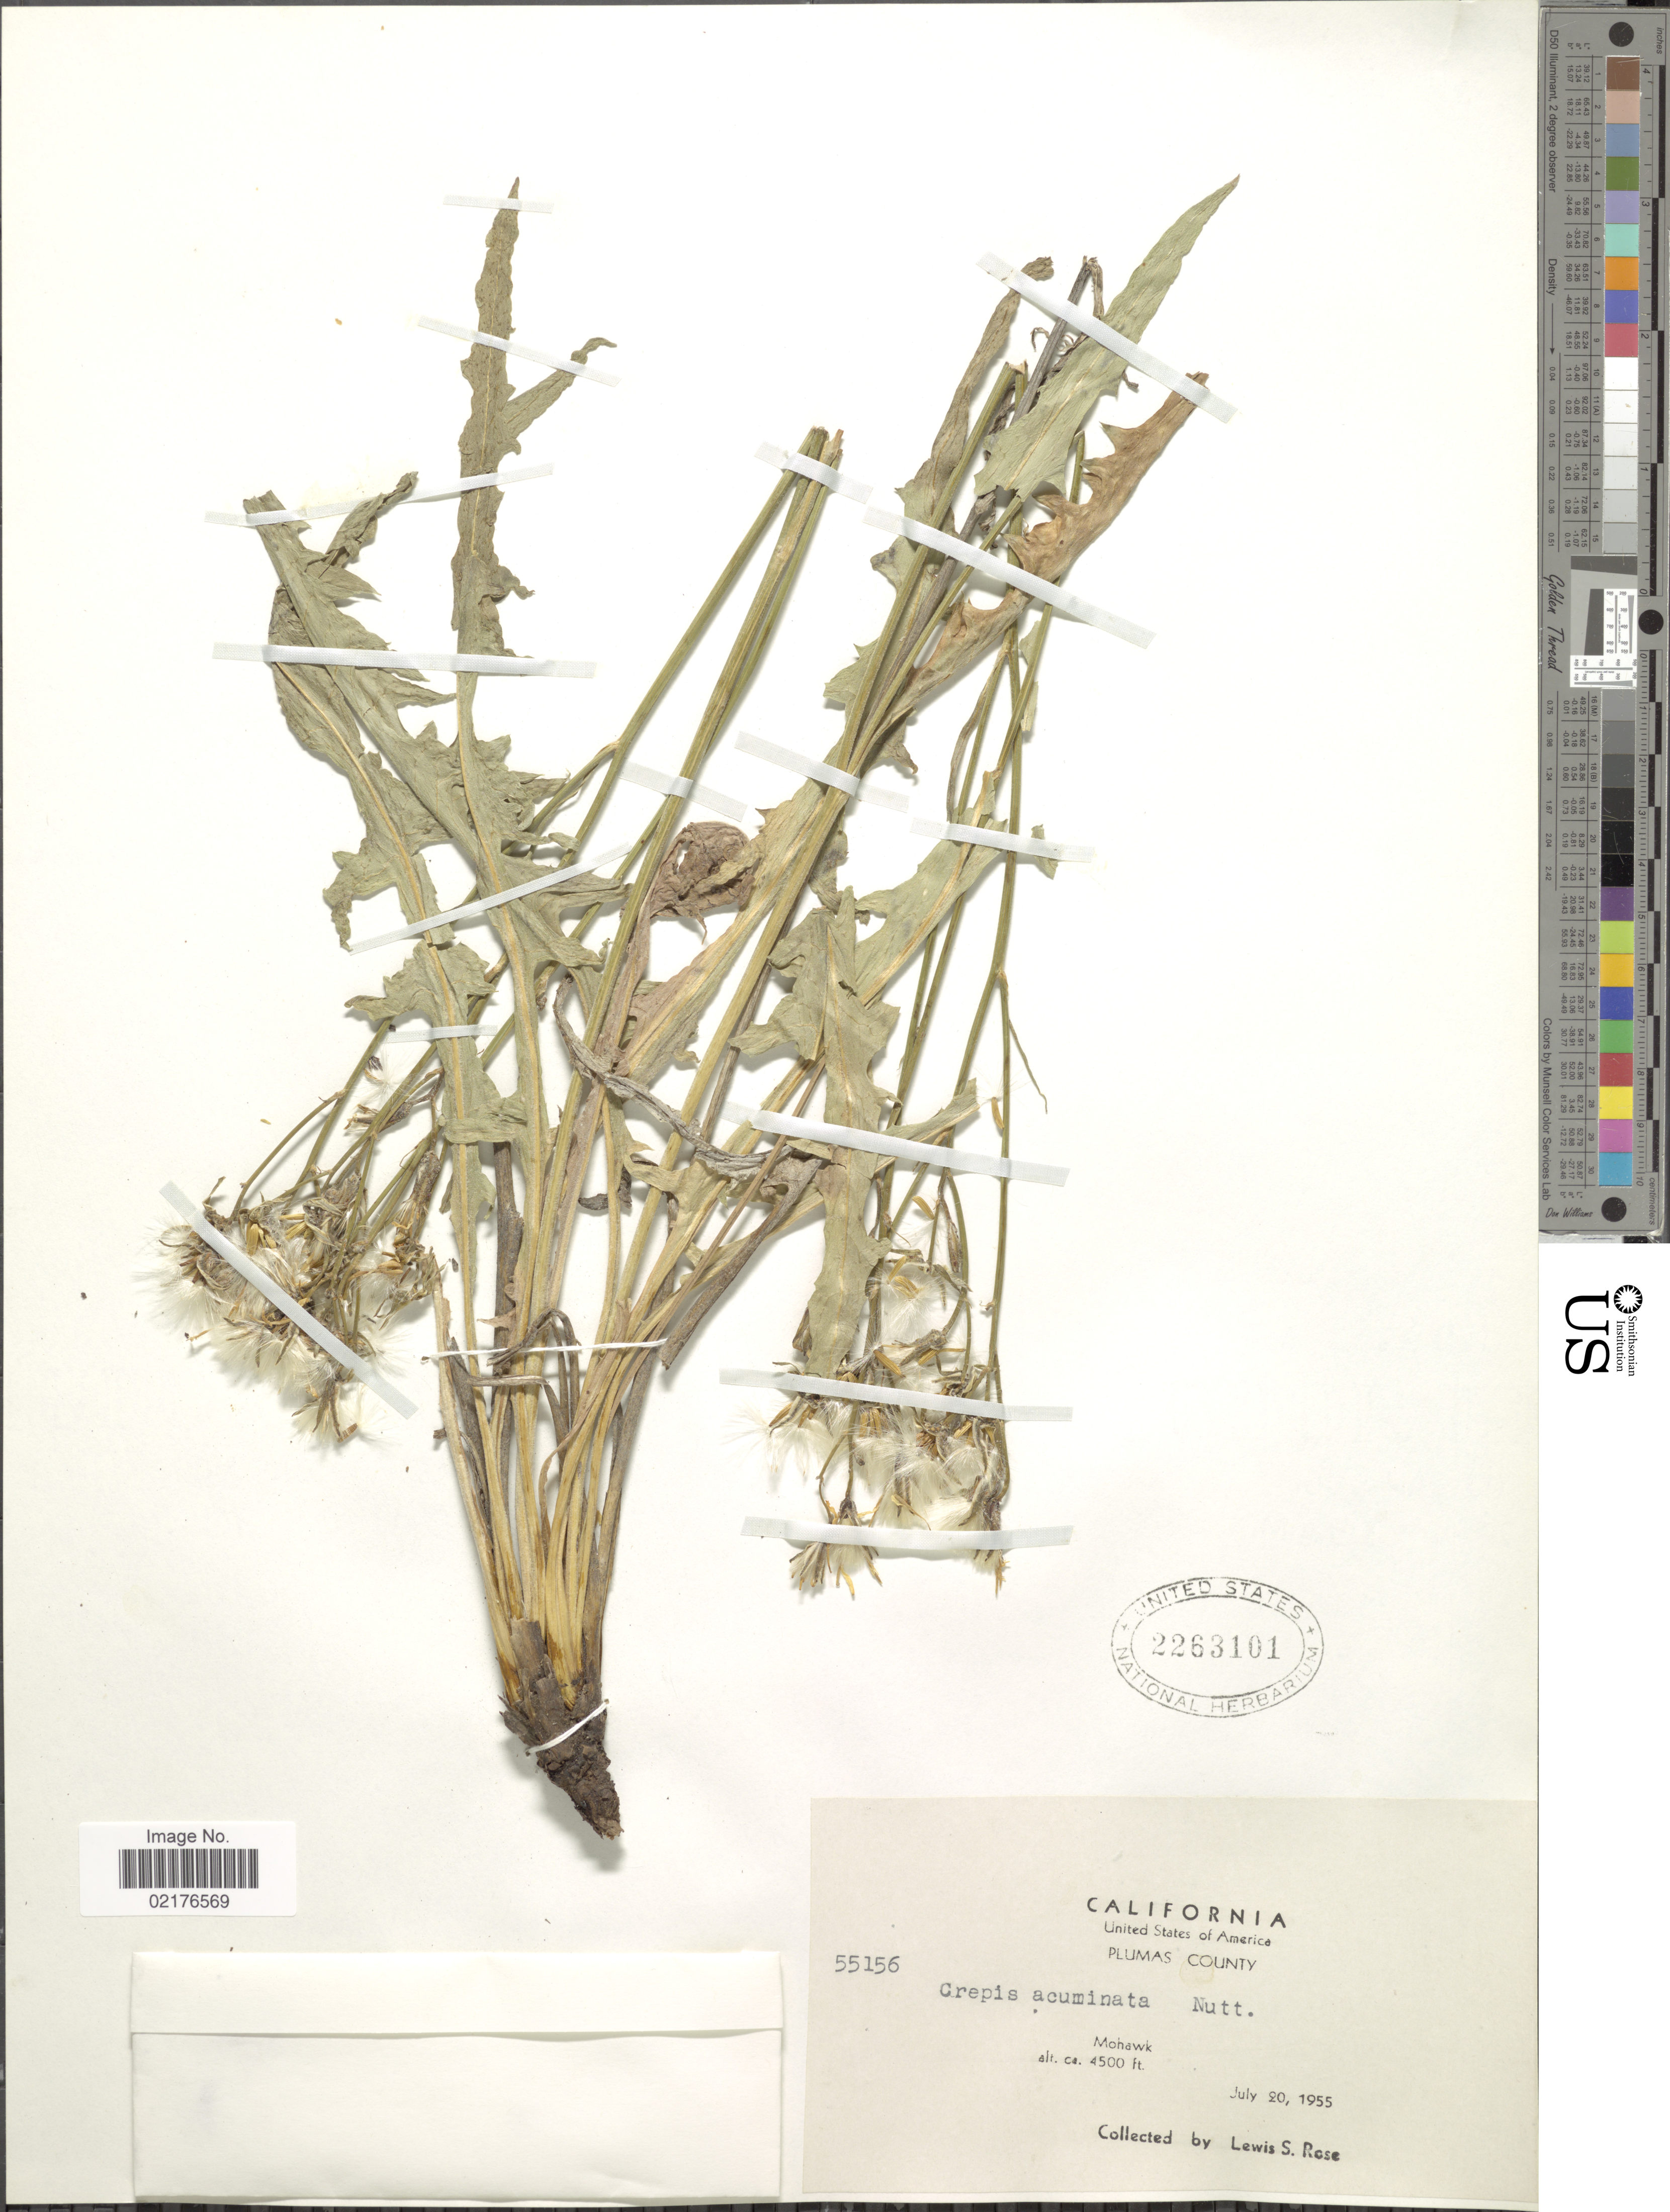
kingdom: Plantae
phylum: Tracheophyta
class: Magnoliopsida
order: Asterales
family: Asteraceae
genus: Crepis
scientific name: Crepis acuminata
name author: Nutt.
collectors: L. S. Rose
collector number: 55156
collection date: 1955-07-20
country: United States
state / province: California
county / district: Plumas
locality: Plumas, County, Mohawk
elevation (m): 1372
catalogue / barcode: US 2263101